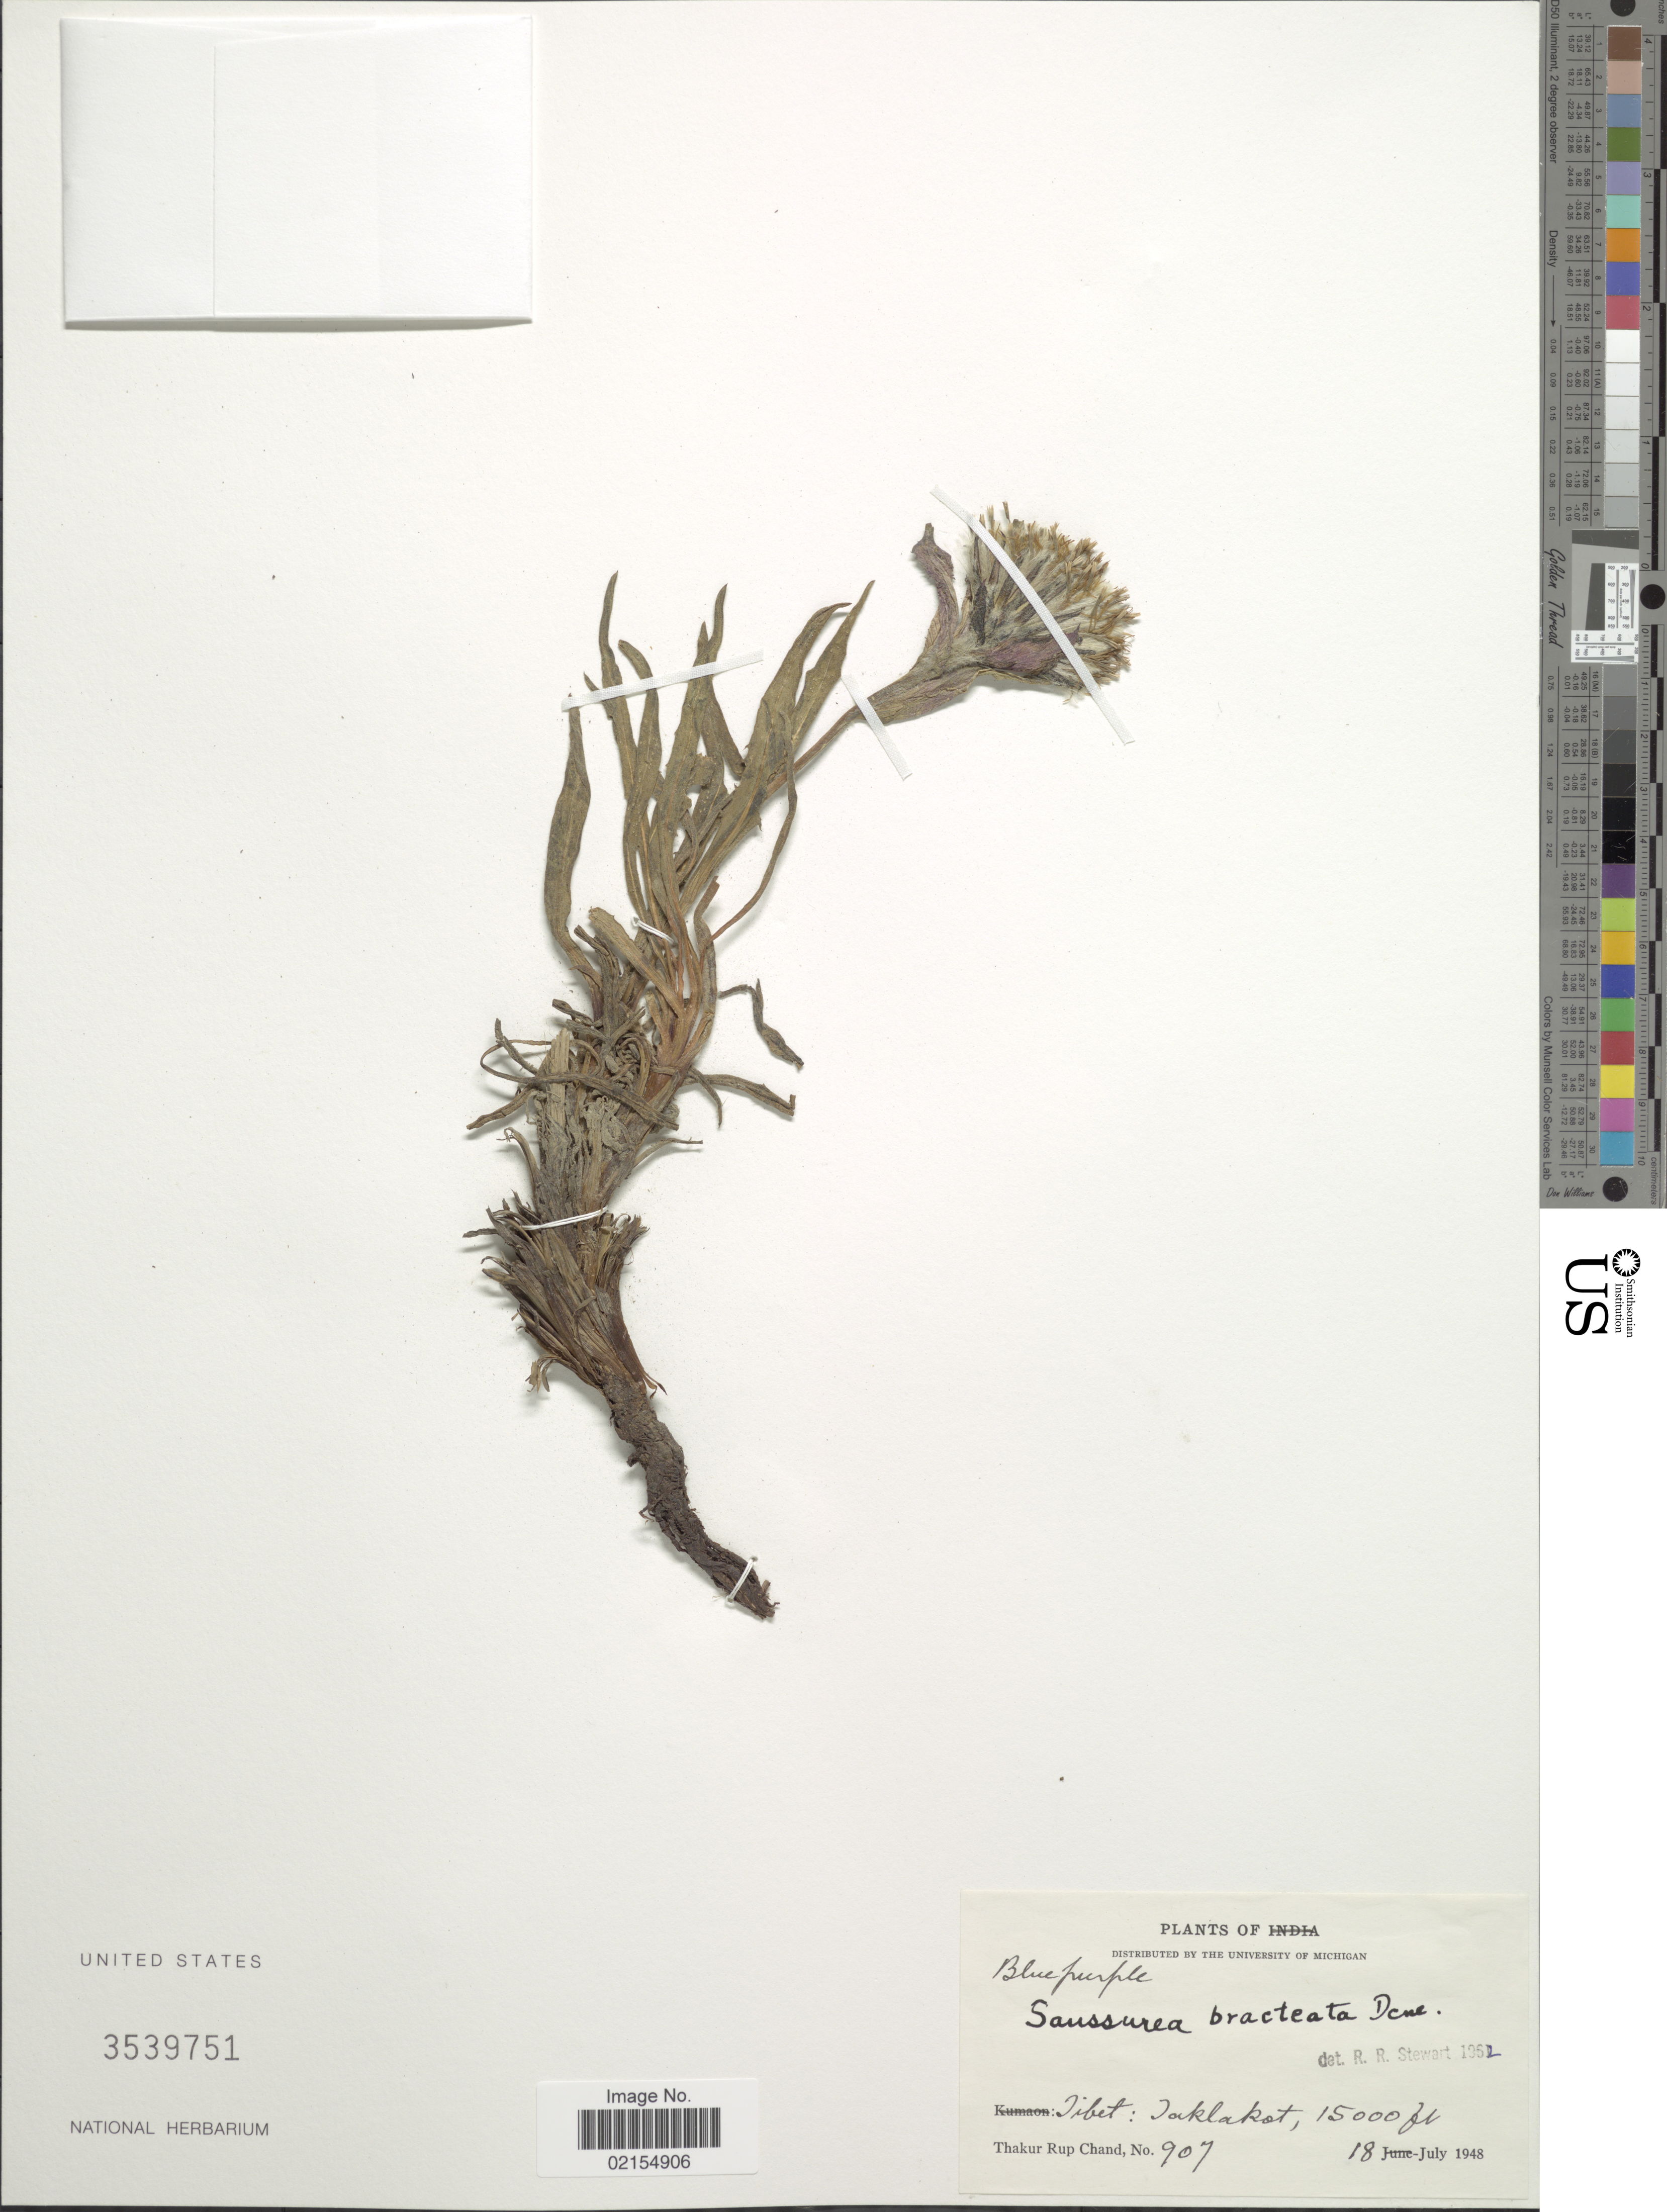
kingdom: Plantae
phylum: Tracheophyta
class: Magnoliopsida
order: Asterales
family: Asteraceae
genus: Saussurea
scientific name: Saussurea bracteata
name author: Decne.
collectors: T. R. Chand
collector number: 907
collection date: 1948-07-18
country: China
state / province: Xizang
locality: Tibet, Jaklakot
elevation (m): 4572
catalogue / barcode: US 3539751